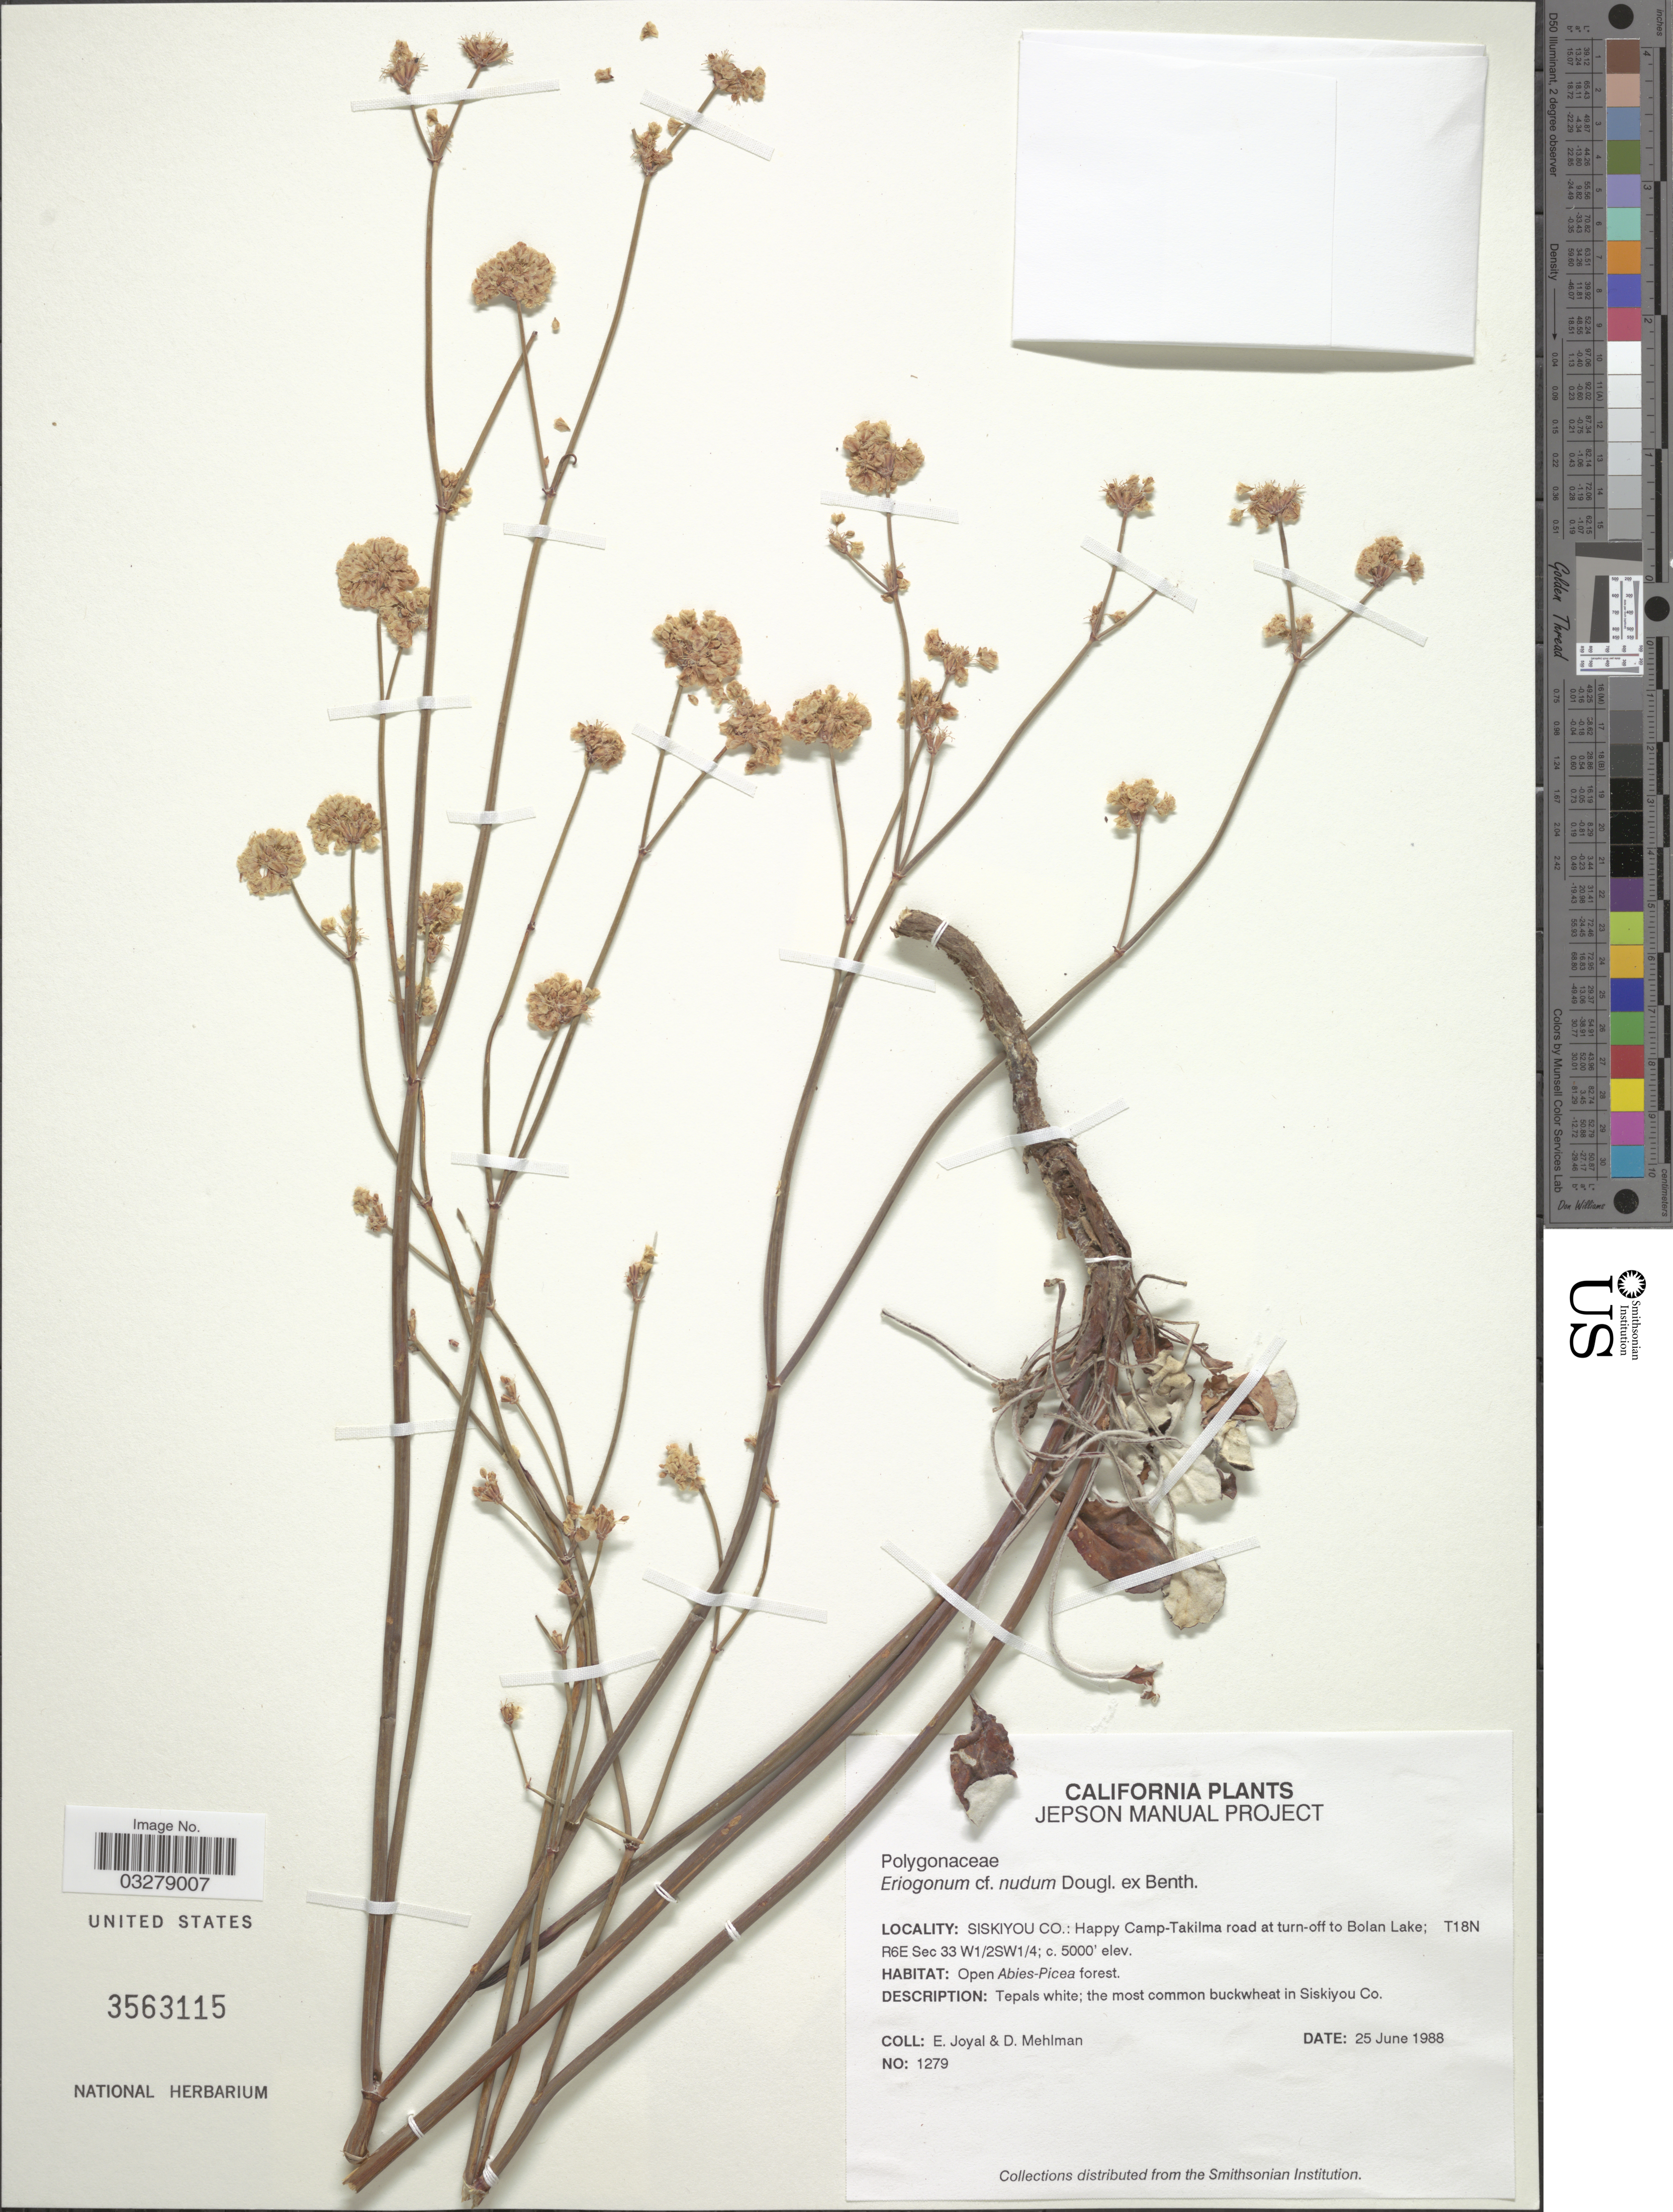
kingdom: Plantae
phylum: Tracheophyta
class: Magnoliopsida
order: Caryophyllales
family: Polygonaceae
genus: Eriogonum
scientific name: Eriogonum nudum var. nudum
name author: Douglas ex Benth.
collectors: E. Joyal & D. Mehlman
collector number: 1279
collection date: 1988-06-25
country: United States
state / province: California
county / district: Siskiyou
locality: Siskiyou Co.: Happy Camp-Takilma road at turn-off to Bolan Lake; T18N R6E Sec 33 W½SW¼.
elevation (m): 1524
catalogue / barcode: US 3563115